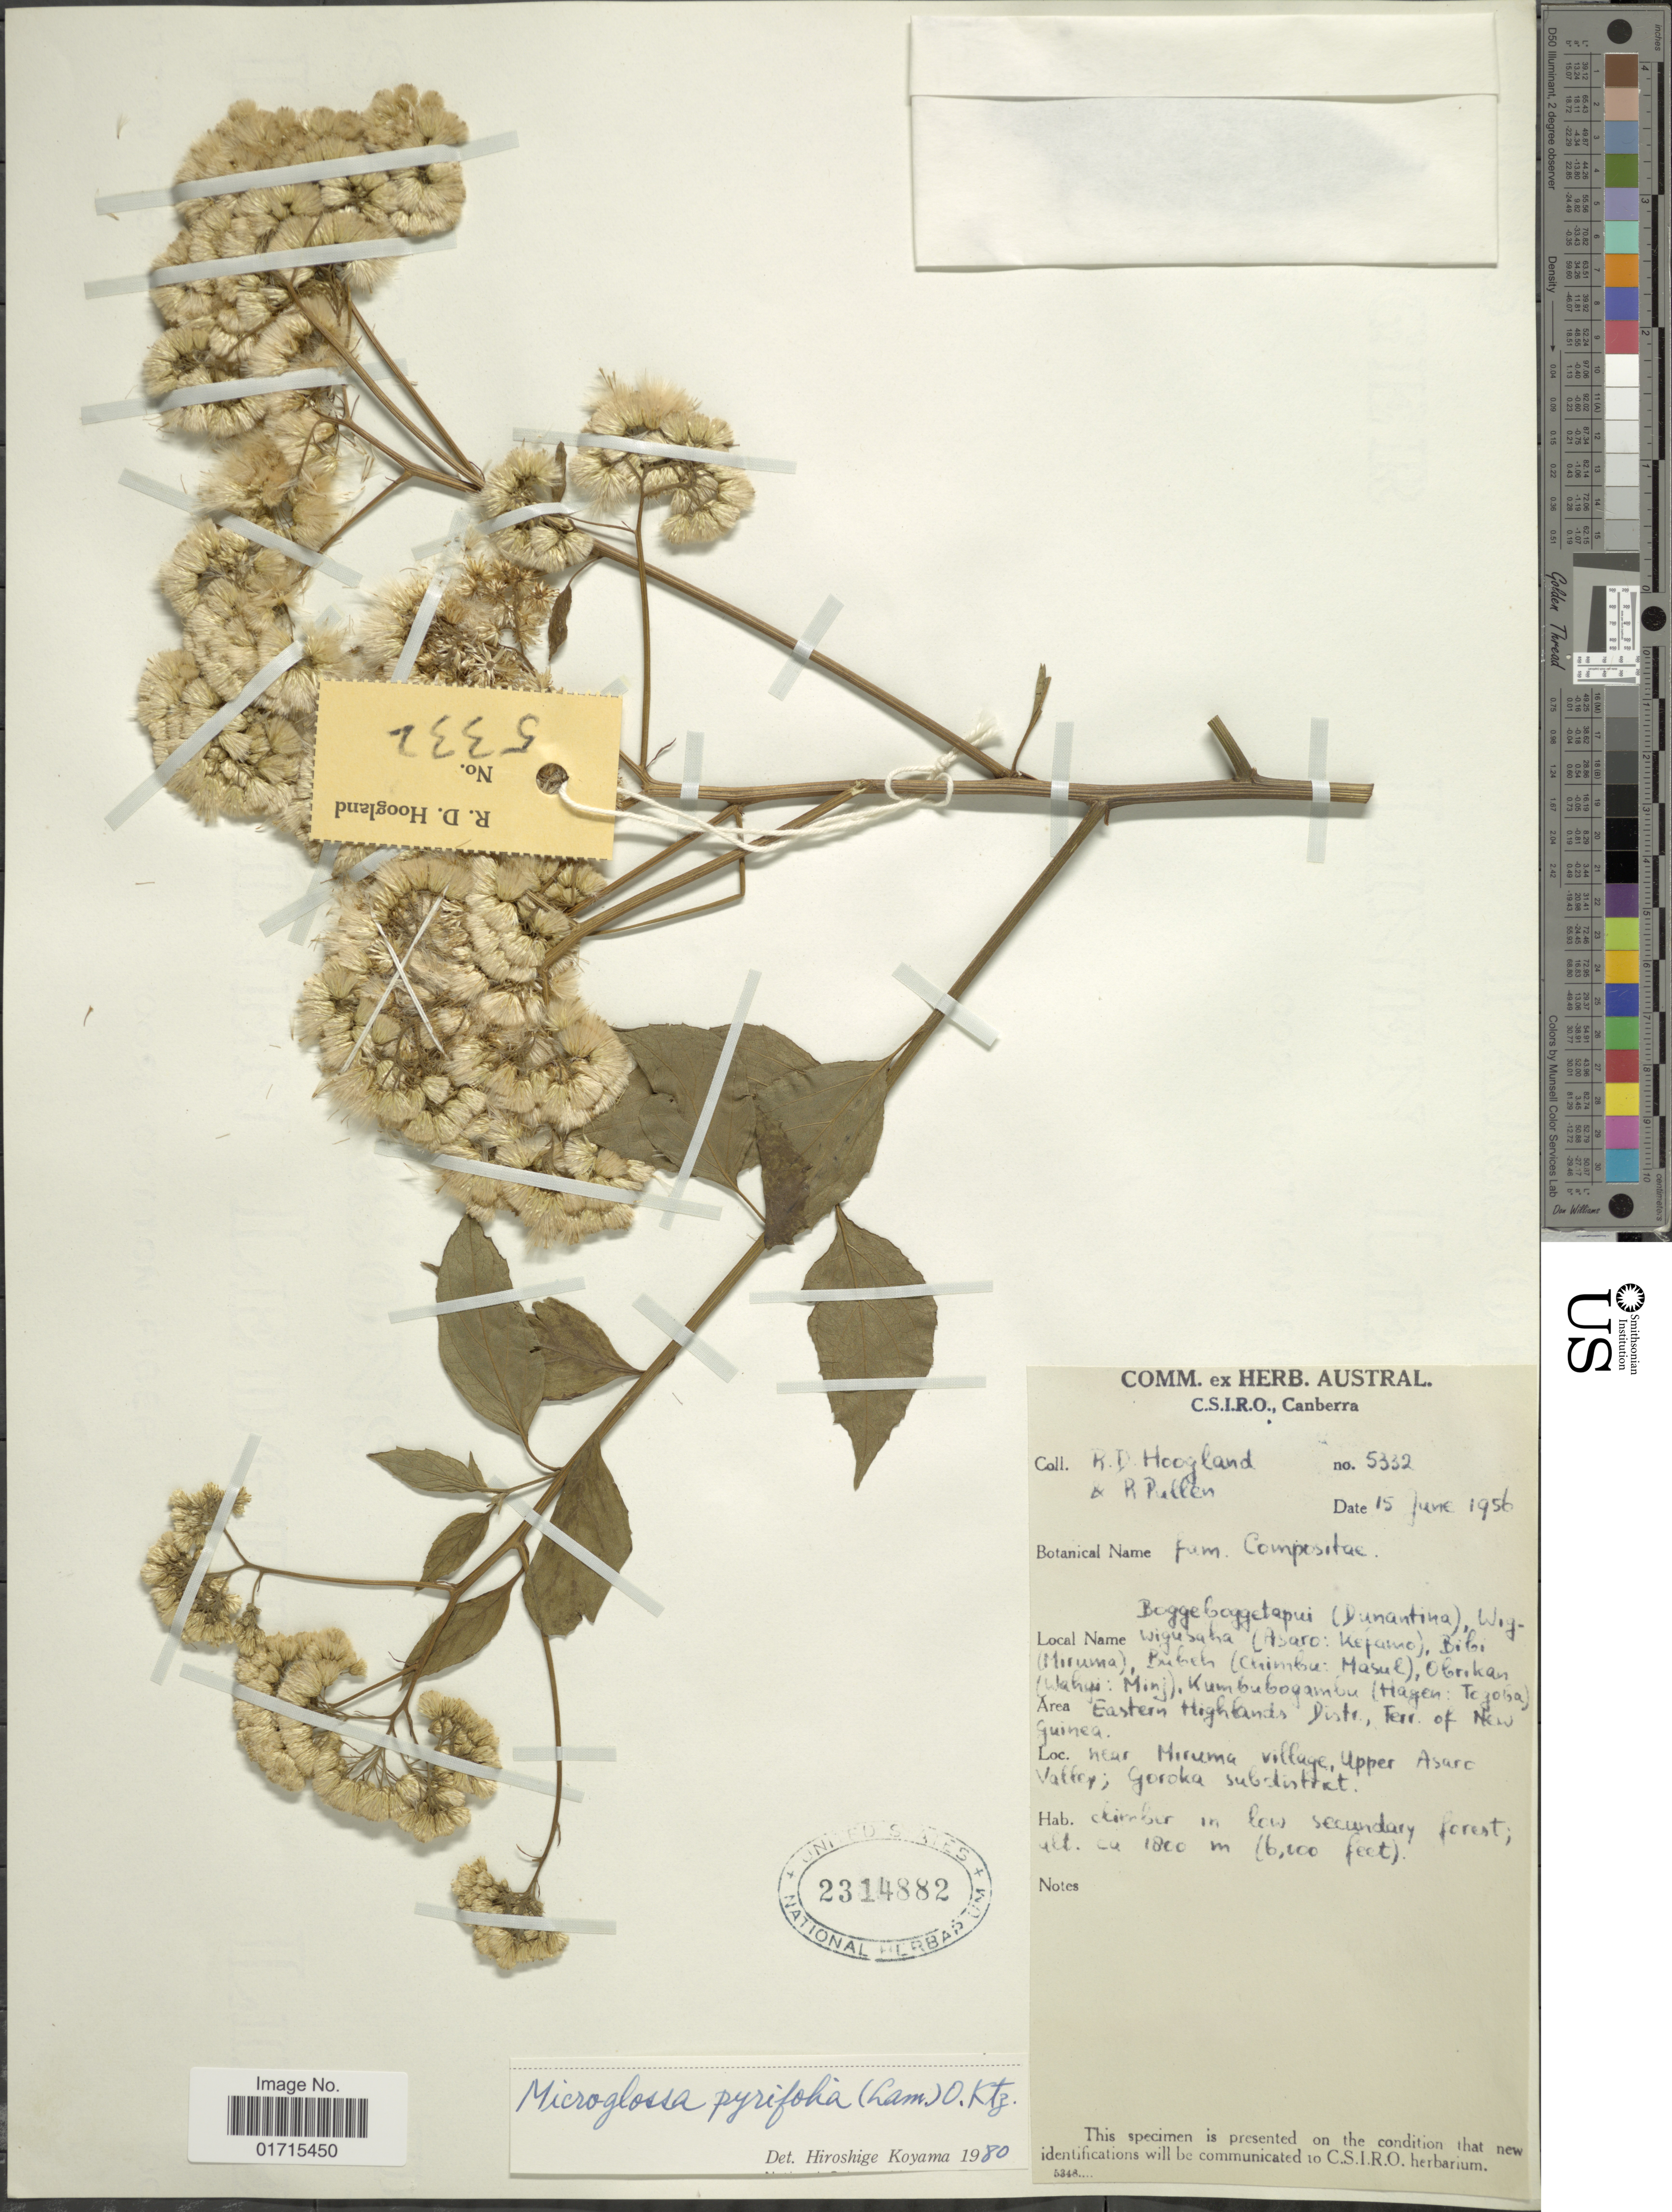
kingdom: Plantae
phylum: Tracheophyta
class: Magnoliopsida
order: Asterales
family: Asteraceae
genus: Microglossa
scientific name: Microglossa pyrifolia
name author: (Lam.) Kuntze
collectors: R. D. Hoogland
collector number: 5332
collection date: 1956-06-15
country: Papua New Guinea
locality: Eastern Highlands Distr., Terr. of New Guinea, near Miruma village, Upper Asare Valley, Goroka subdistrict. [interpreted]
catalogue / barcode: US 2314882